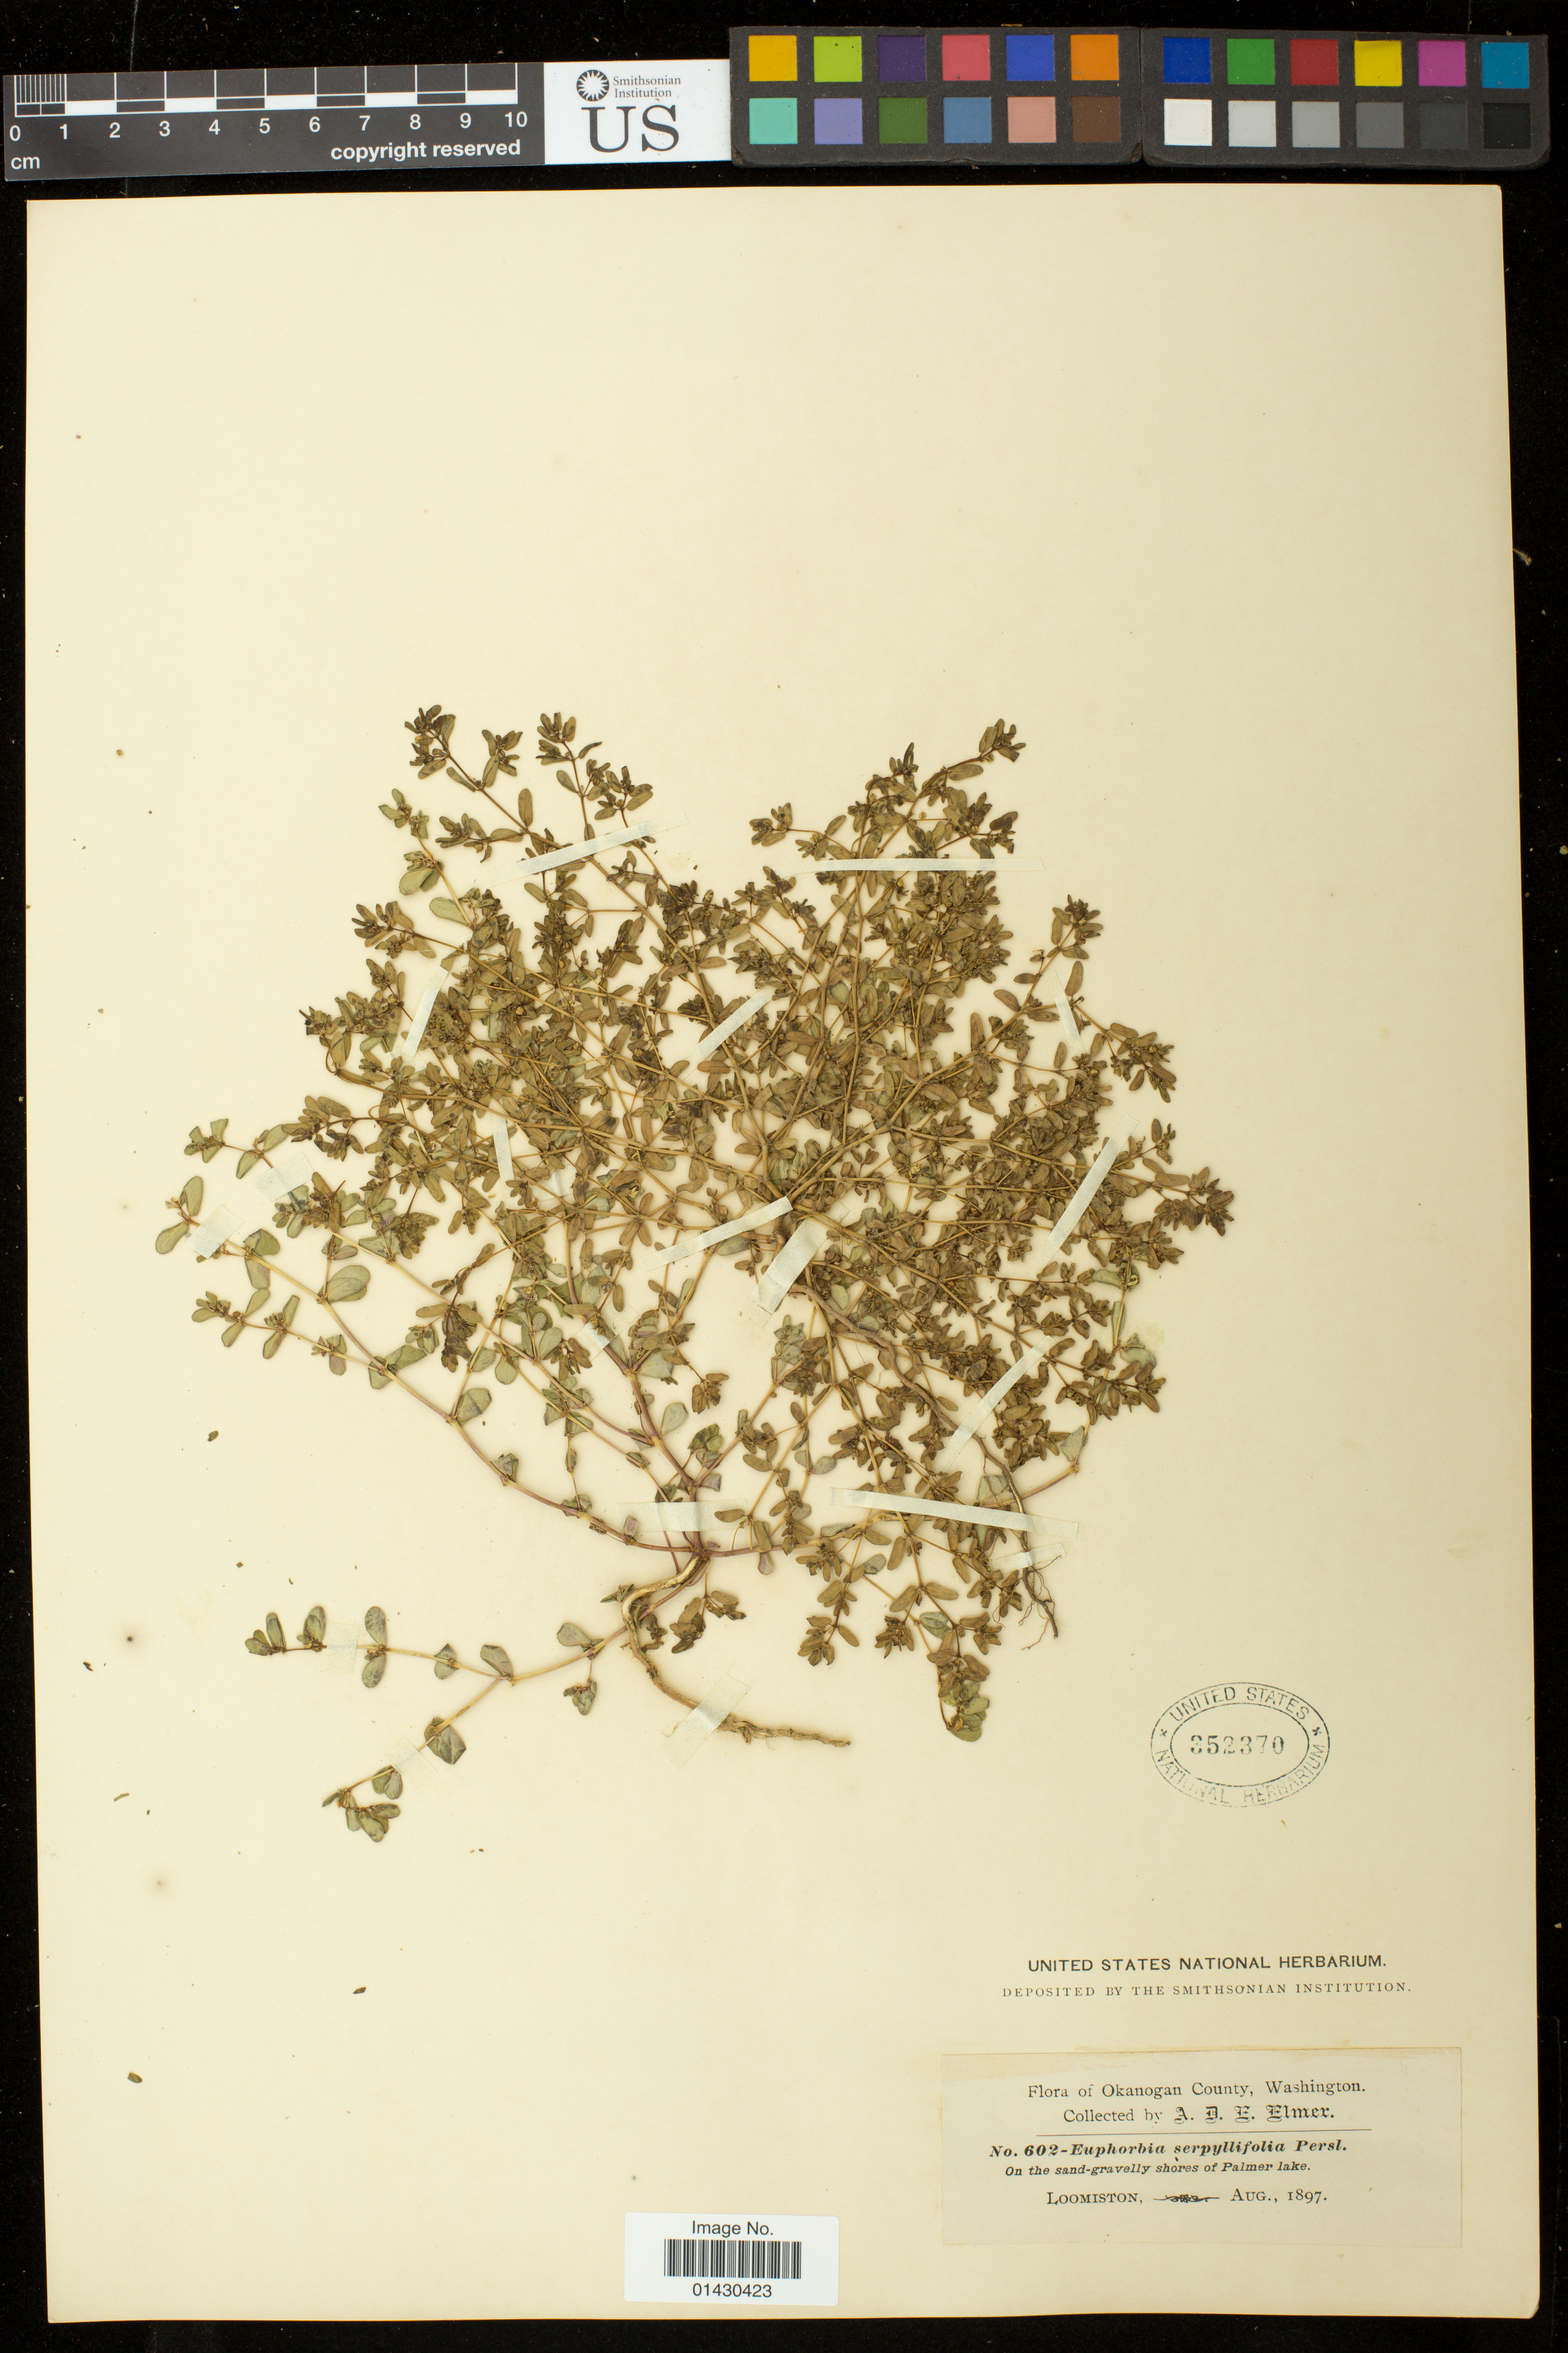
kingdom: Plantae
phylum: Tracheophyta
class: Magnoliopsida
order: Malpighiales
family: Euphorbiaceae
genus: Euphorbia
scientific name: Euphorbia serpillifolia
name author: Pers.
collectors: A. D. E. Elmer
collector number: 602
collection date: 1897-08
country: United States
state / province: Washington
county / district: Okanogan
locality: On the sandy-gravelly shores of Palmer Lake.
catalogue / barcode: US 352370